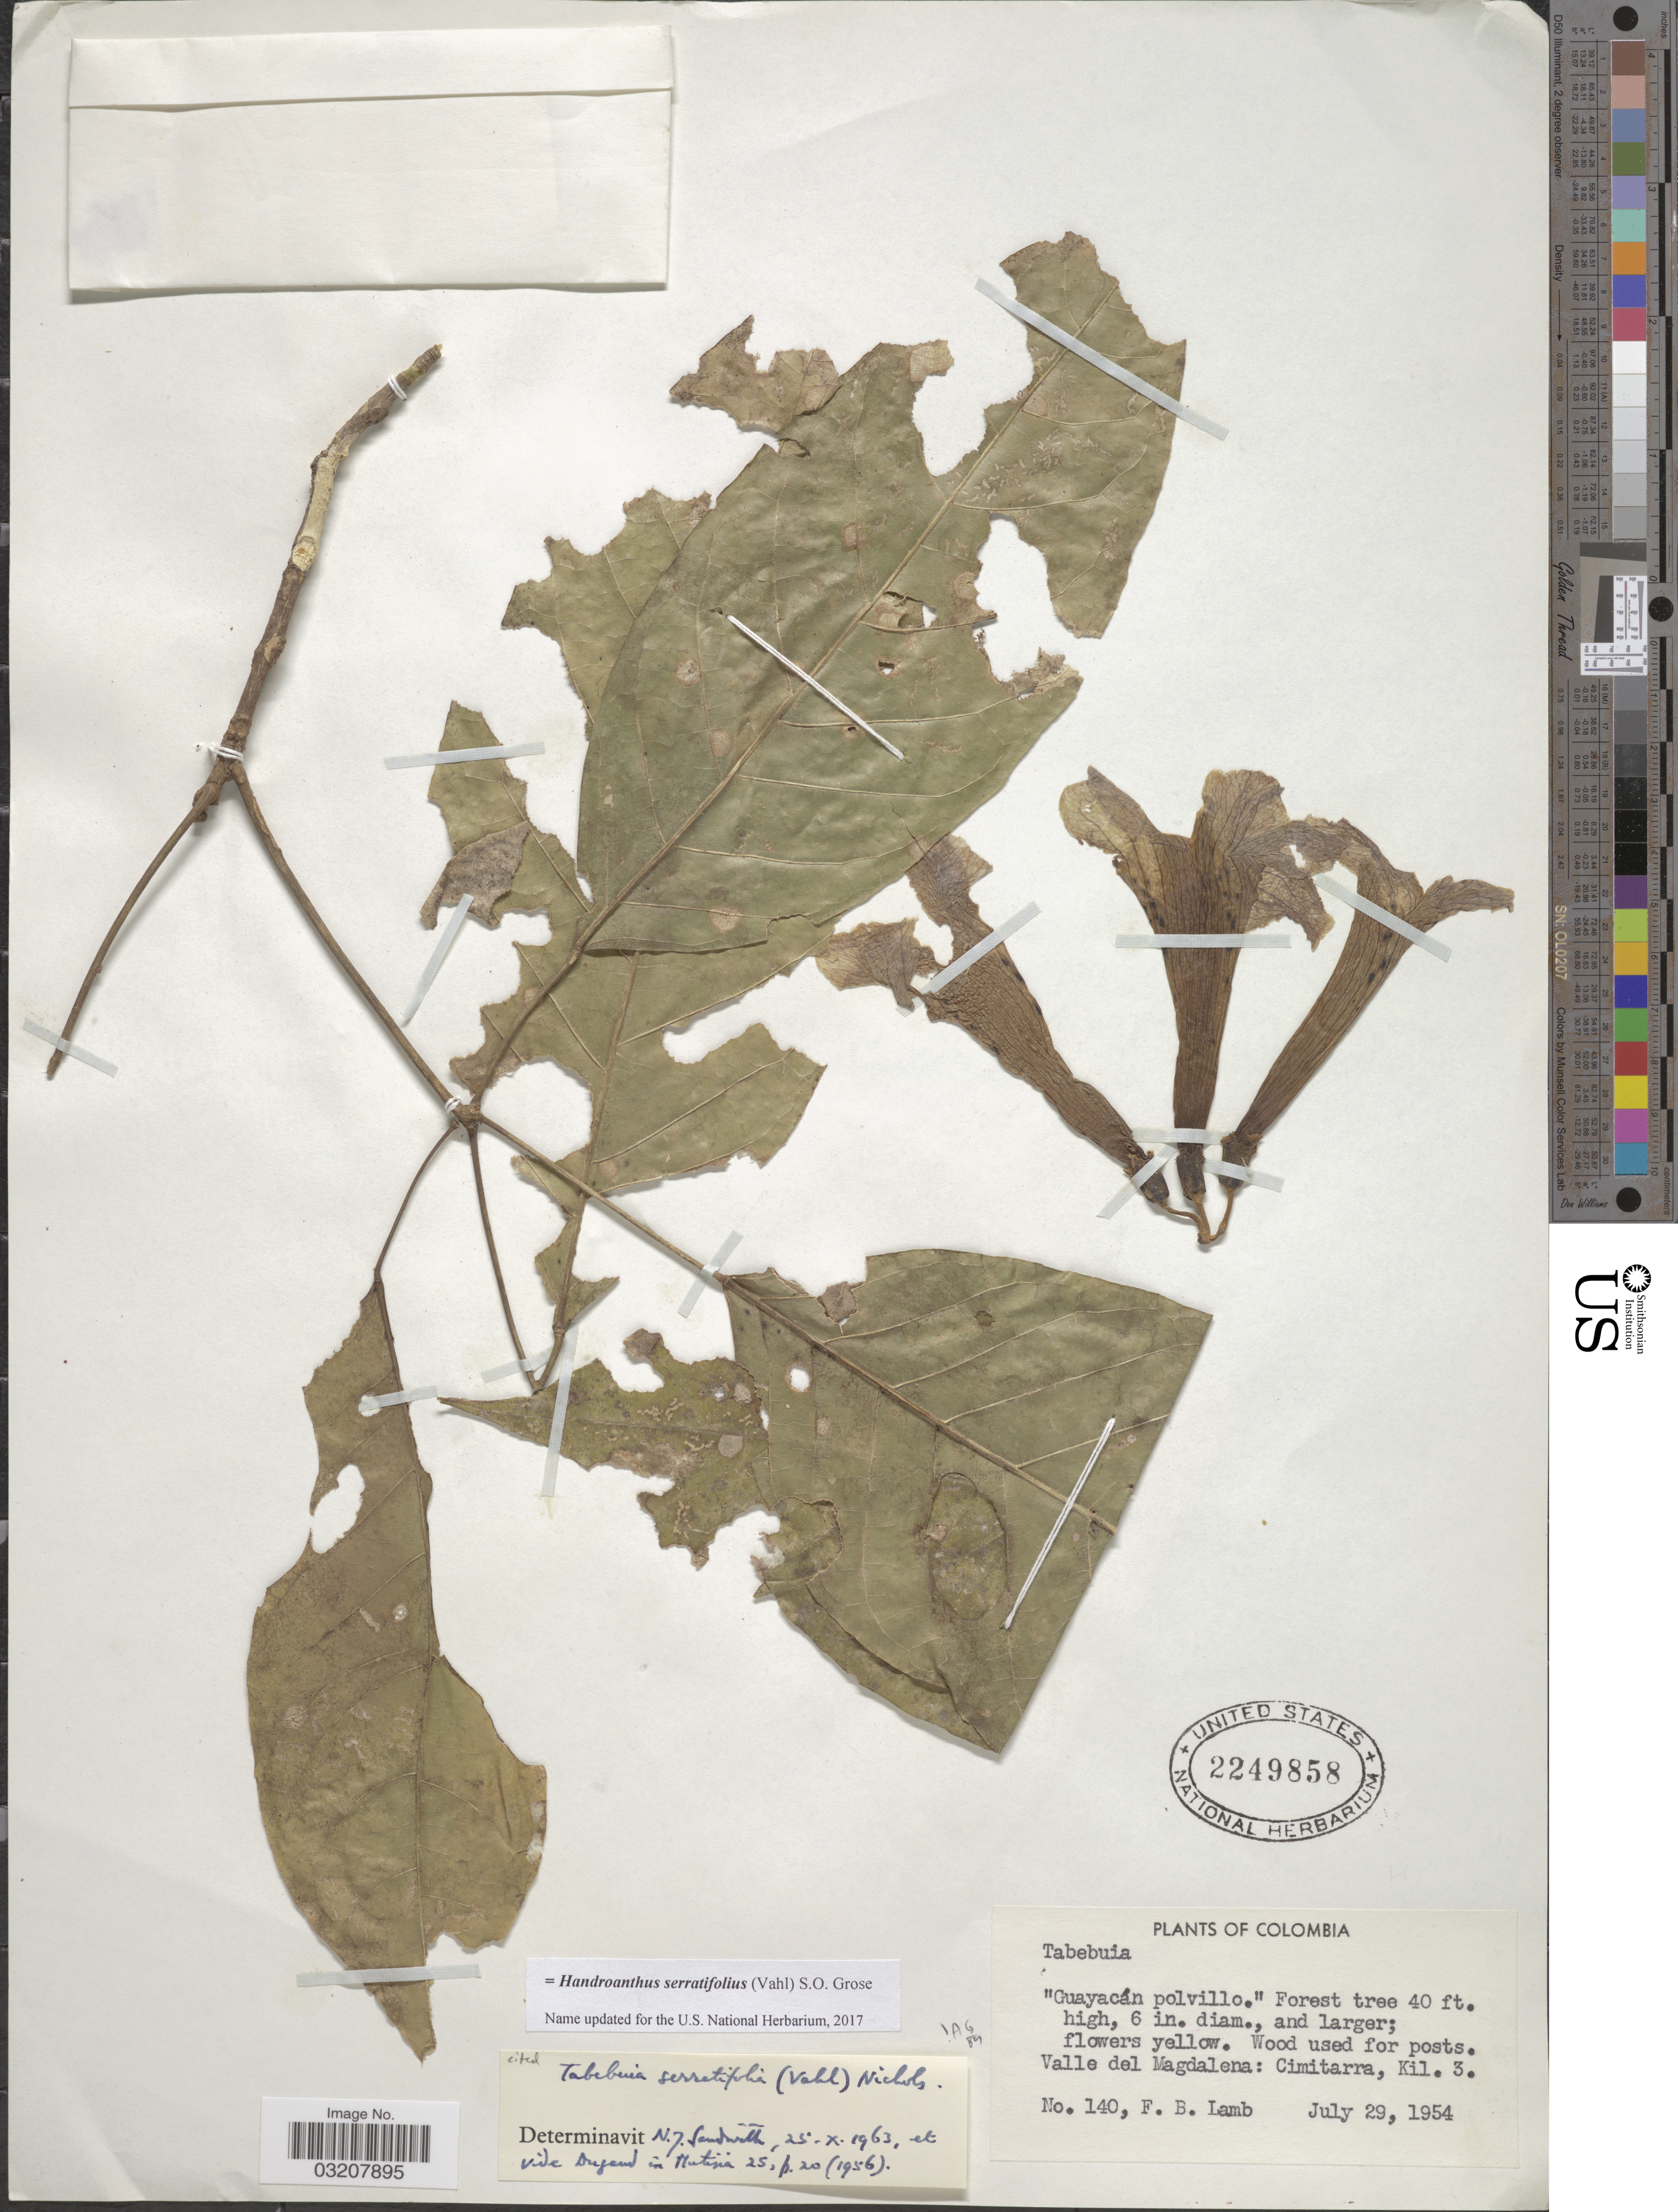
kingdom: Plantae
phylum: Tracheophyta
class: Magnoliopsida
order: Lamiales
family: Bignoniaceae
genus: Handroanthus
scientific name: Handroanthus serratifolius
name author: (Vahl) S.O. Grose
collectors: F. B. Lamb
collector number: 140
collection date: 1954-07-29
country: Colombia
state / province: Magdalena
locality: Valle del Magdalena: Cimitarra, Kill. 3.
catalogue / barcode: US 2249858